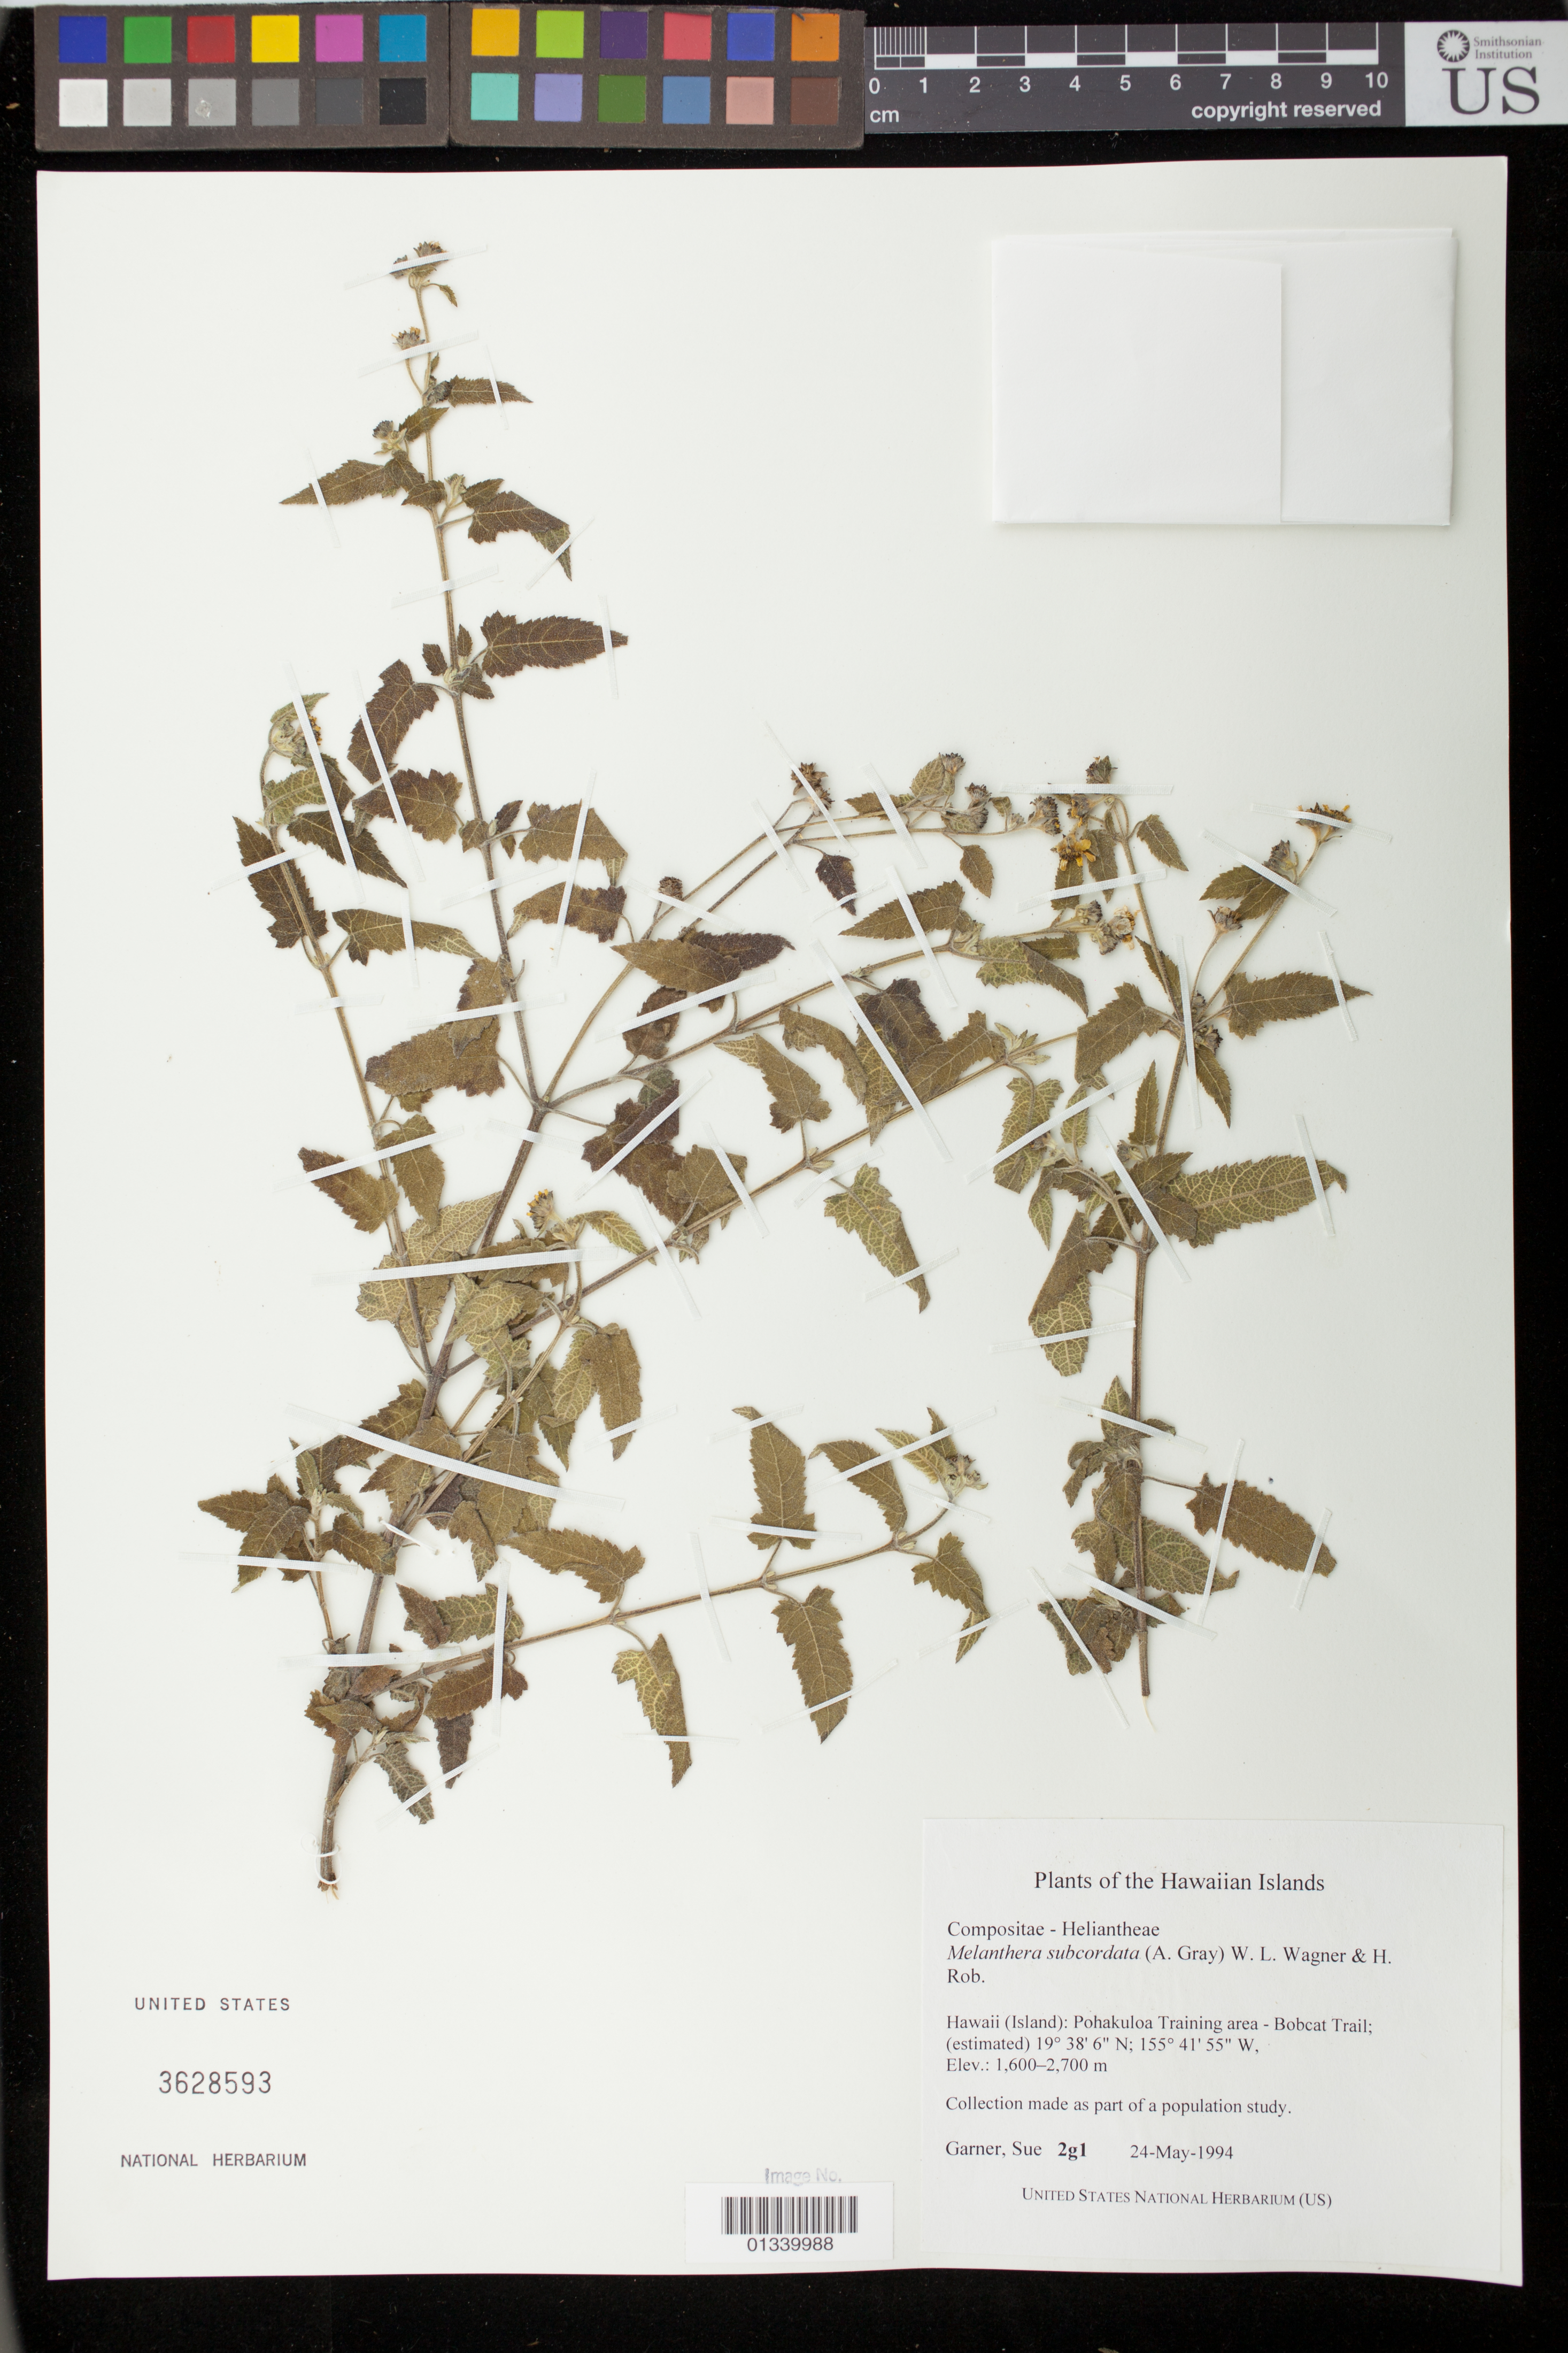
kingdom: Plantae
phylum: Tracheophyta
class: Magnoliopsida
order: Asterales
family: Asteraceae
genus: Wollastonia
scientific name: Wollastonia subcordata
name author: (A. Gray) Orchard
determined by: Wagner, W. L., (BOT), Smithsonian Institution - National Museum of Natural History (UNITED STATES)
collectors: S. Garner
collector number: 2g1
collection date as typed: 24 May 1994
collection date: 1994-05-24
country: United States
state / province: Hawaii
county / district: Hawaii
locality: Pohakuloa Training area - Bobcat Trail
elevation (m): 1600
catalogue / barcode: US 3628593